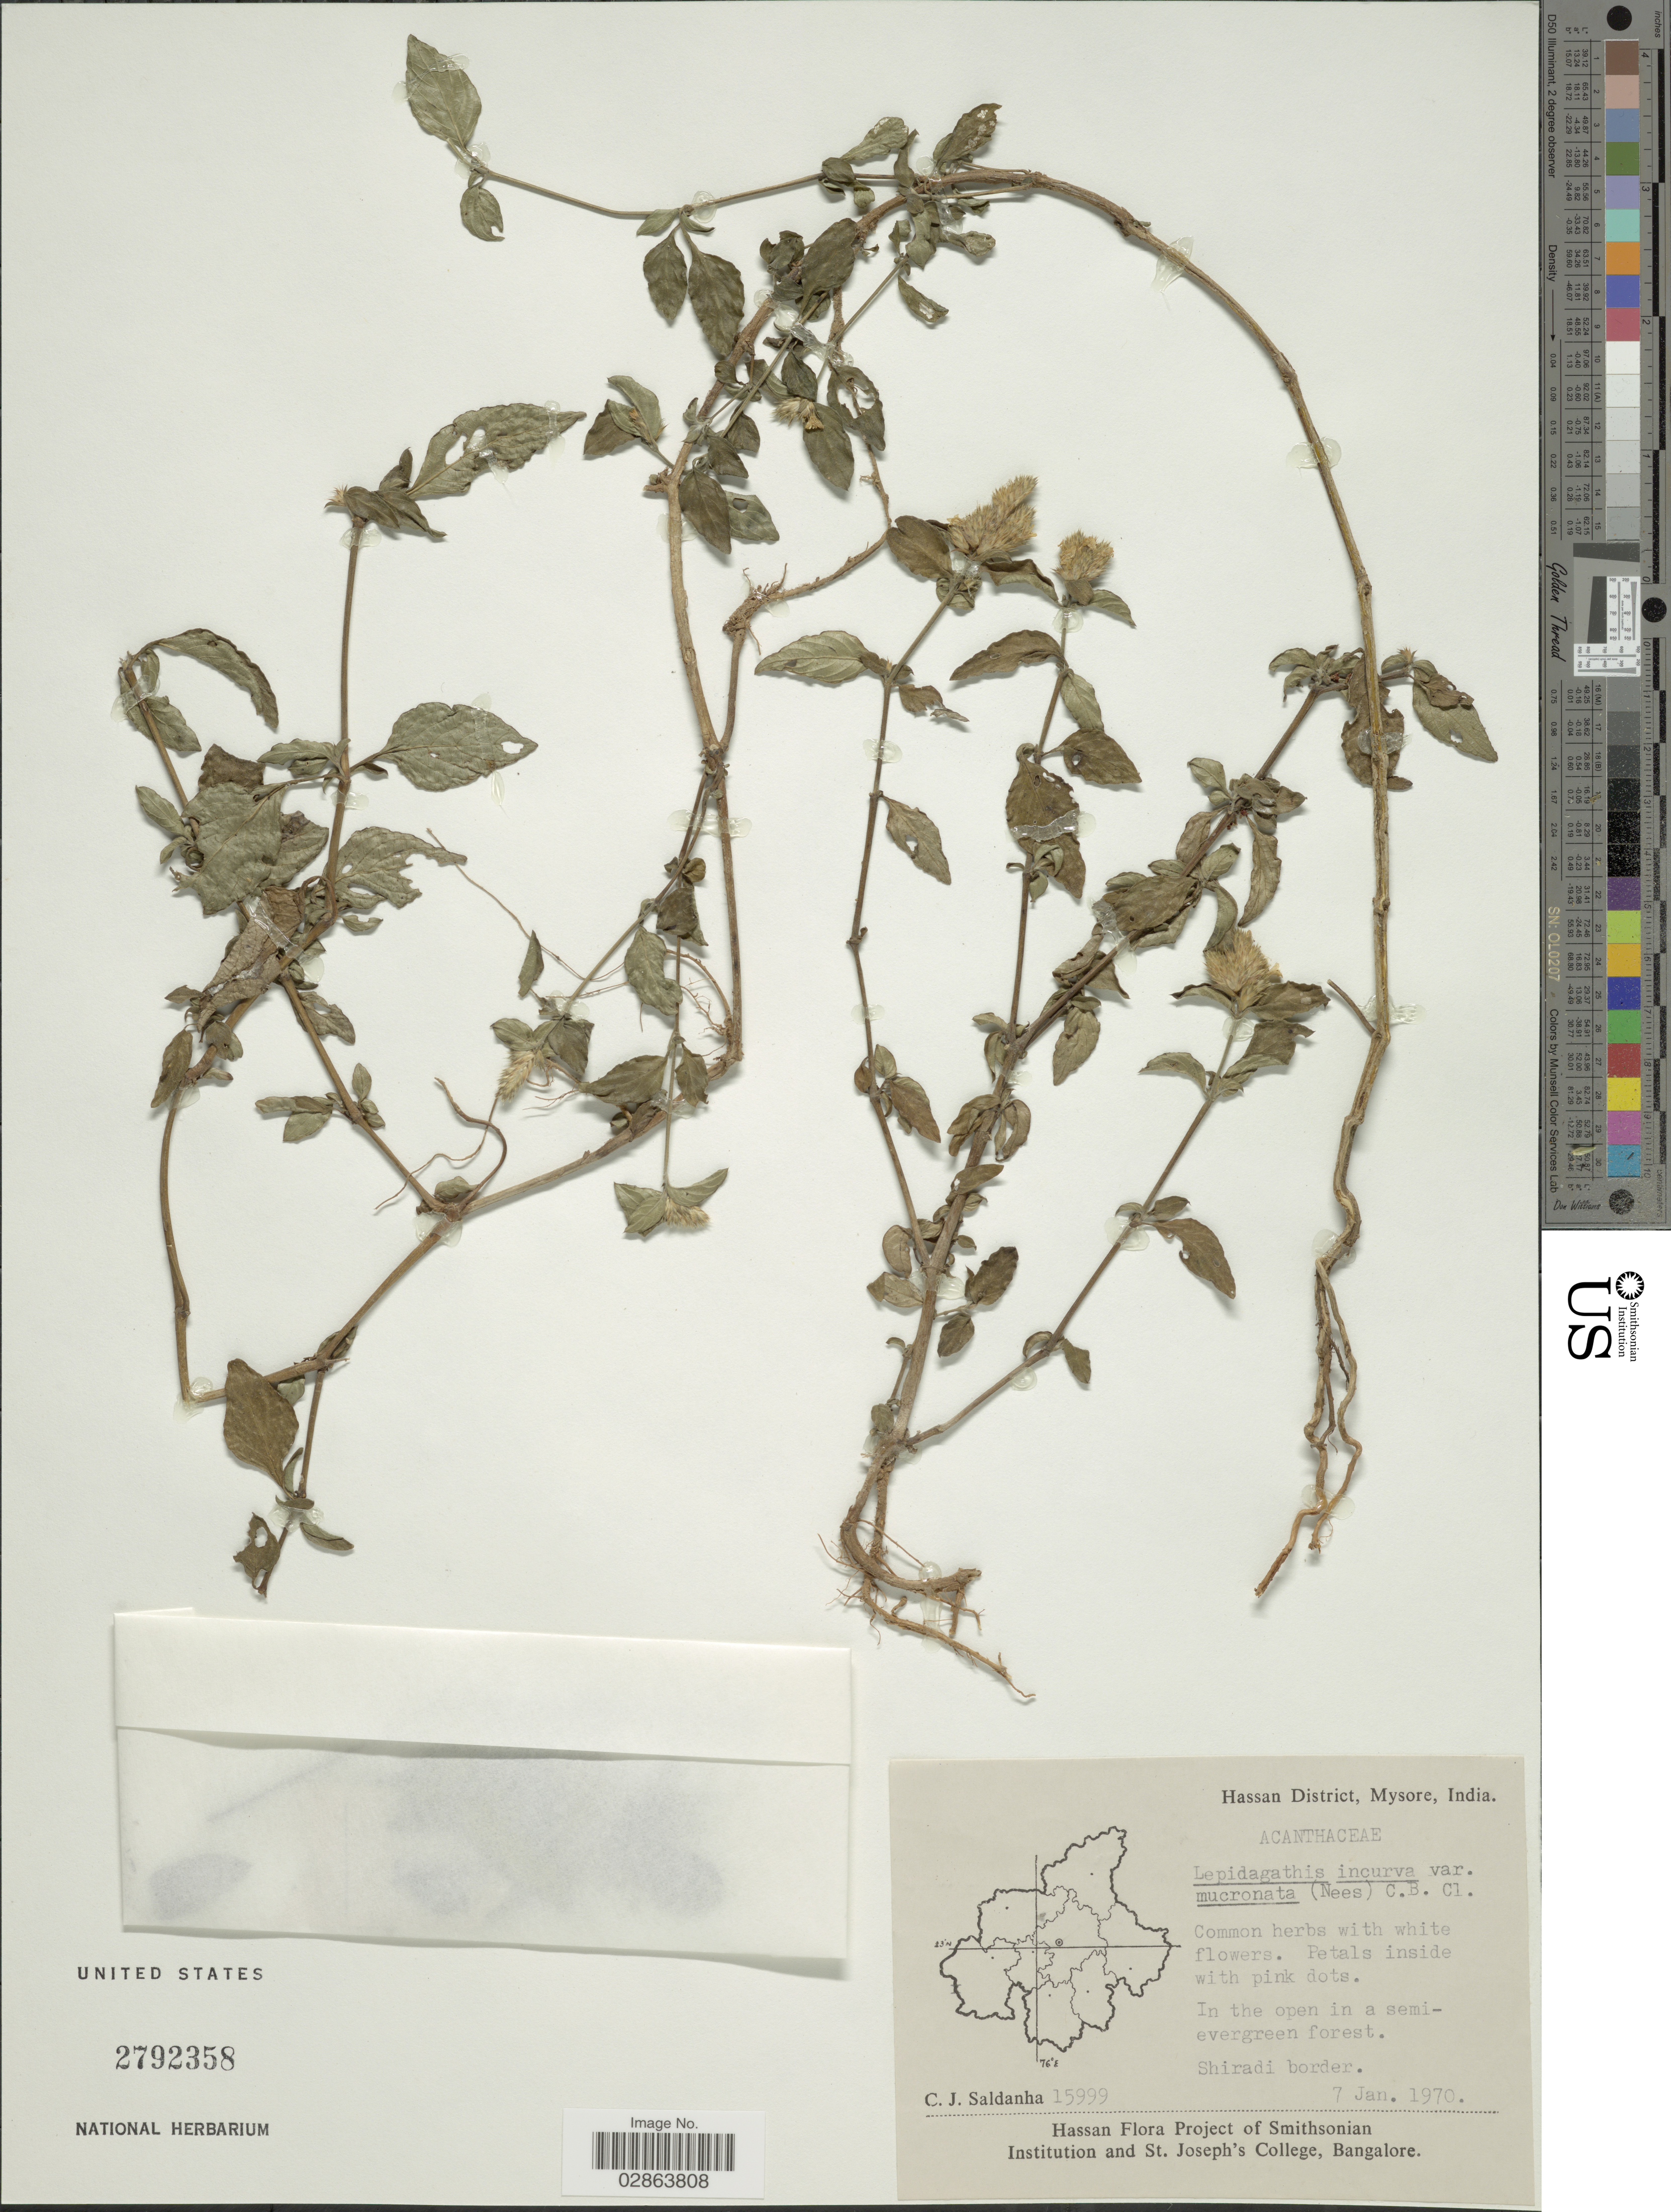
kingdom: Plantae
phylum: Tracheophyta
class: Magnoliopsida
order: Lamiales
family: Acanthaceae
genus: Lepidagathis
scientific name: Lepidagathis incurva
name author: Buch.-Ham. ex D. Don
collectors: C. J. Saldanha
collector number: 15999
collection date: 1970-01-07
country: India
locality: Hassan District, Mysore, India, Shiradi border.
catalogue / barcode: US 2792358